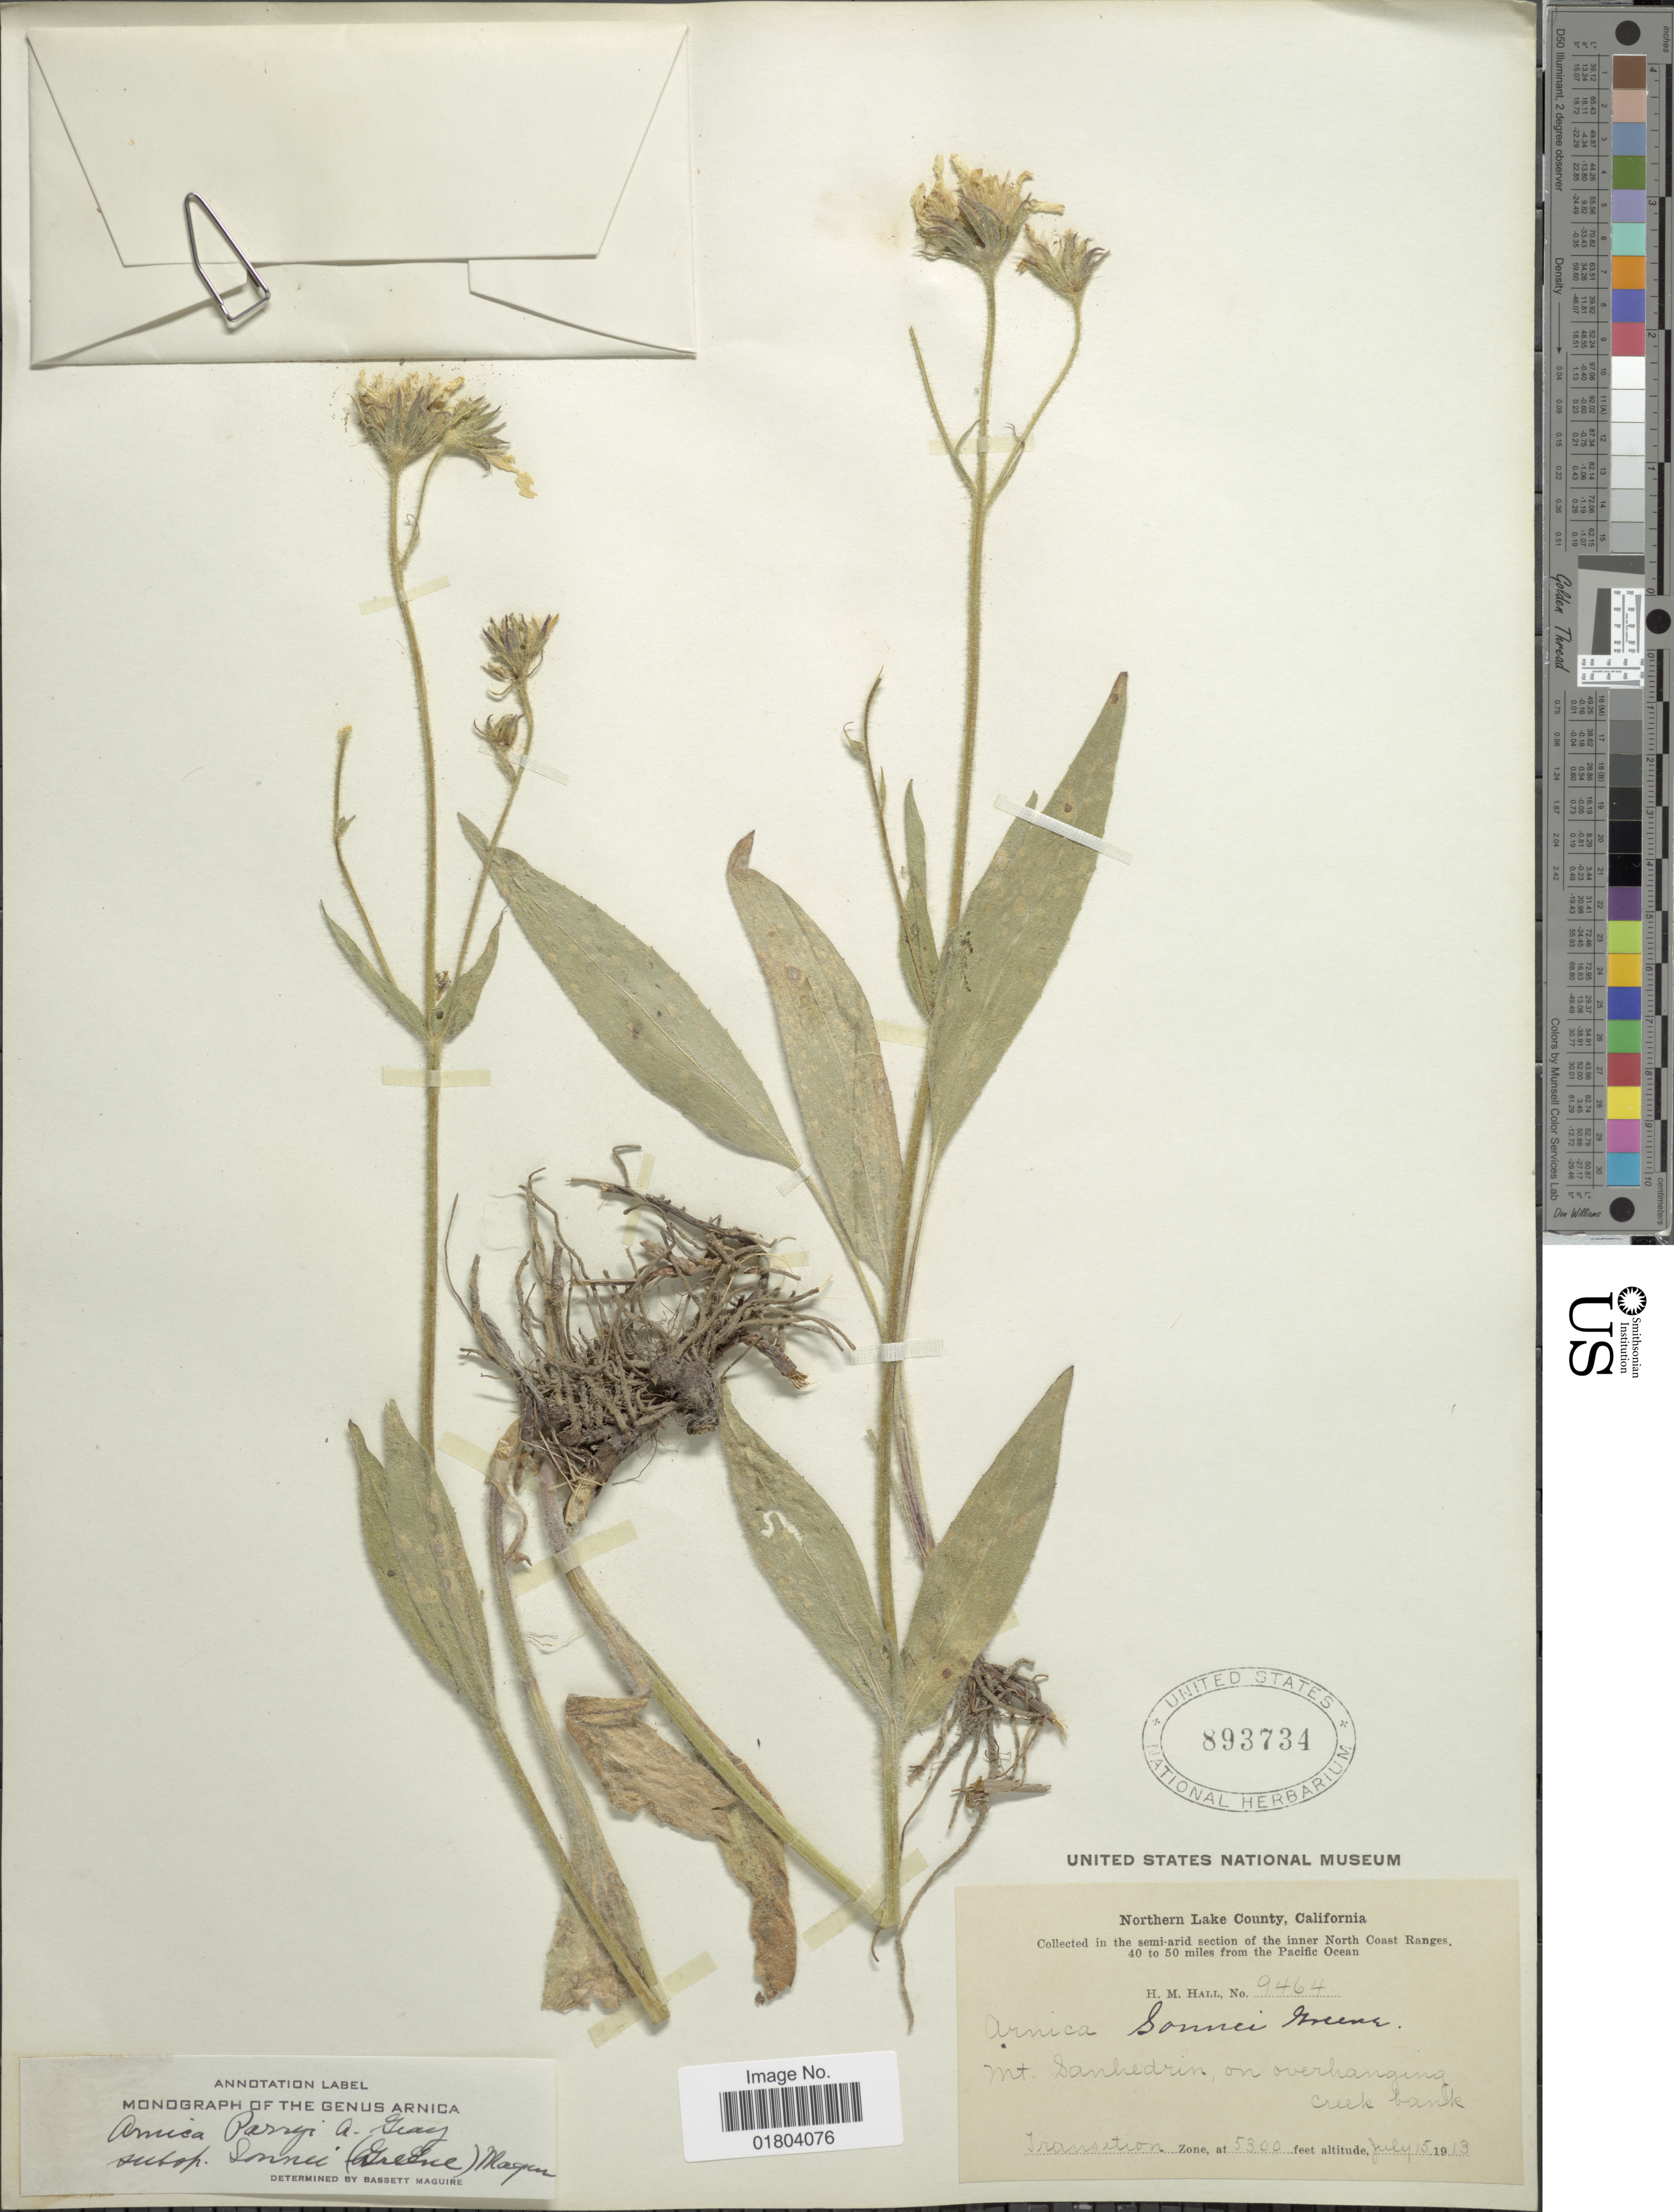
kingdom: Plantae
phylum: Tracheophyta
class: Magnoliopsida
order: Asterales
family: Asteraceae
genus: Arnica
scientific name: Arnica parryi subsp. sonnei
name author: (Greene) Maguire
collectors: H. M. Hall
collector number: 9464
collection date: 1913-07-15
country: United States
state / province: California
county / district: Lake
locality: Northern Lake County, in the semi-arid section of the inner North Coast Ranges, 40 to 50 miles from the Pacific Ocean, Mt Sanhedrin, on overhanging creek bank, Transition Zone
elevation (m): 1615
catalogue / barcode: US 893734